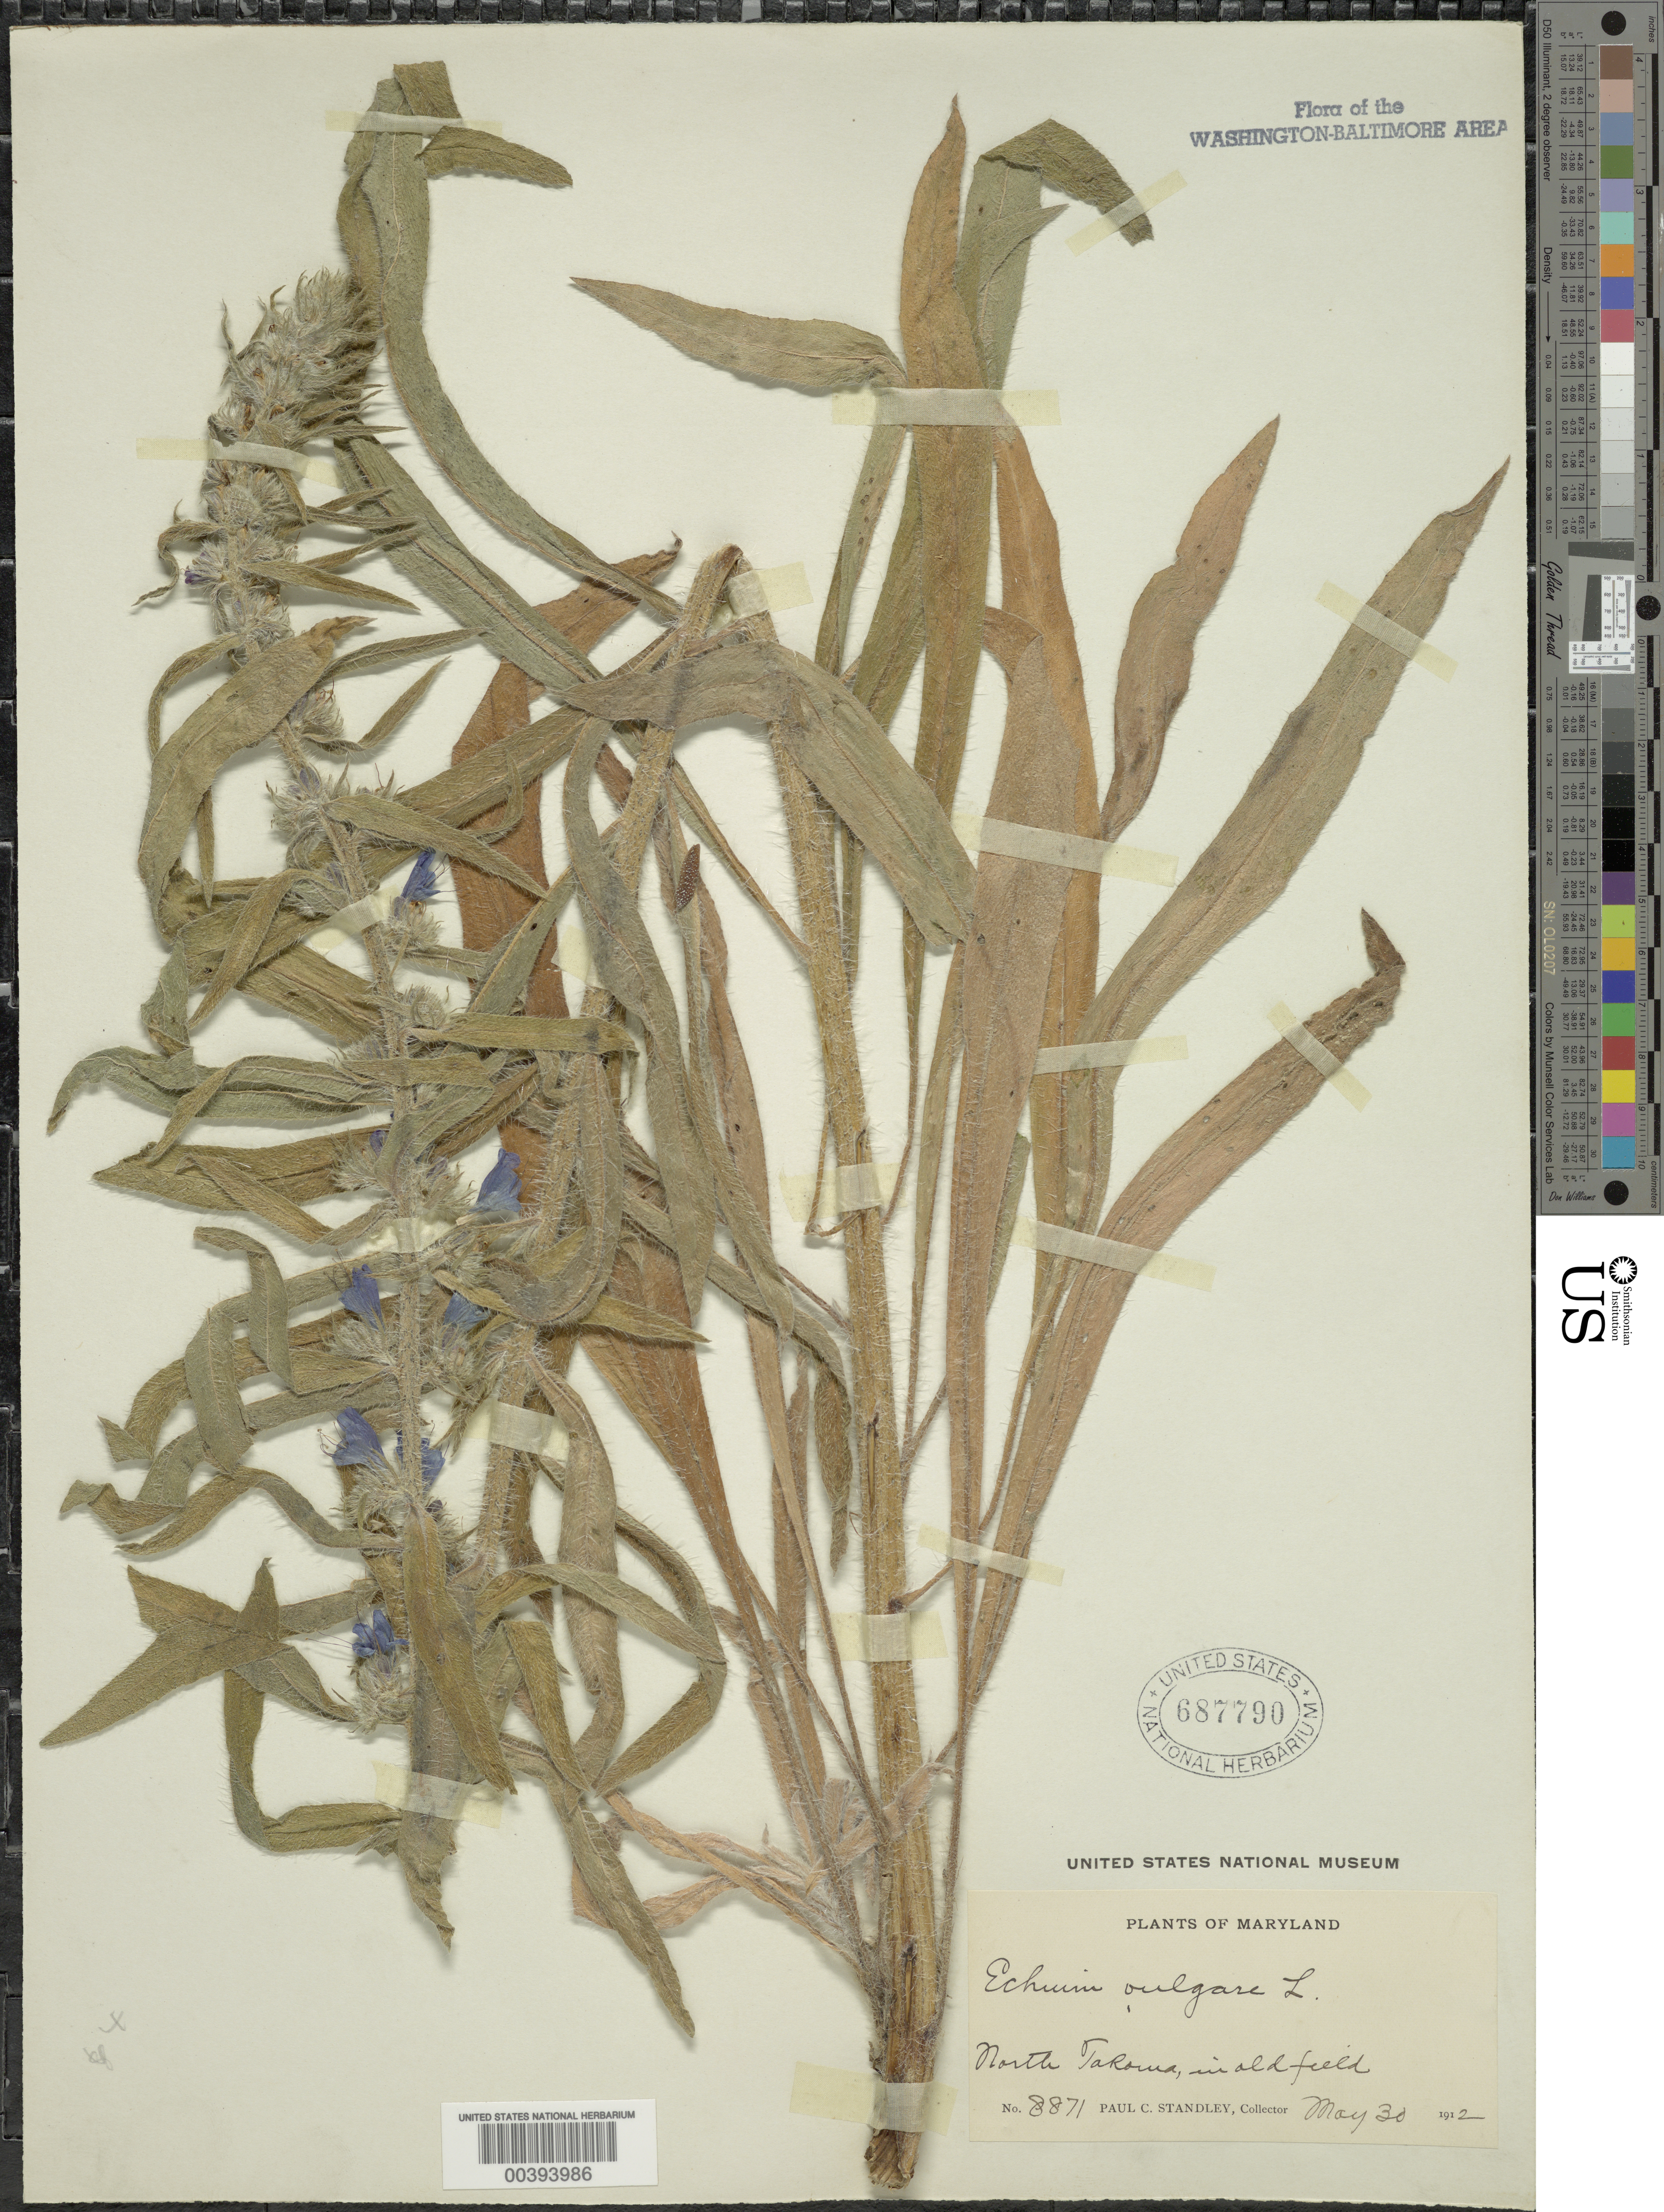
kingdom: Plantae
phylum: Tracheophyta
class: Magnoliopsida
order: Boraginales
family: Boraginaceae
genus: Echium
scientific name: Echium vulgare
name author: L.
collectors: P. C. Standley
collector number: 8871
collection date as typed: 30 May 1912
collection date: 1912-05-30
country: United States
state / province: Maryland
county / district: Montgomery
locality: North Takoma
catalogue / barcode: US 687790